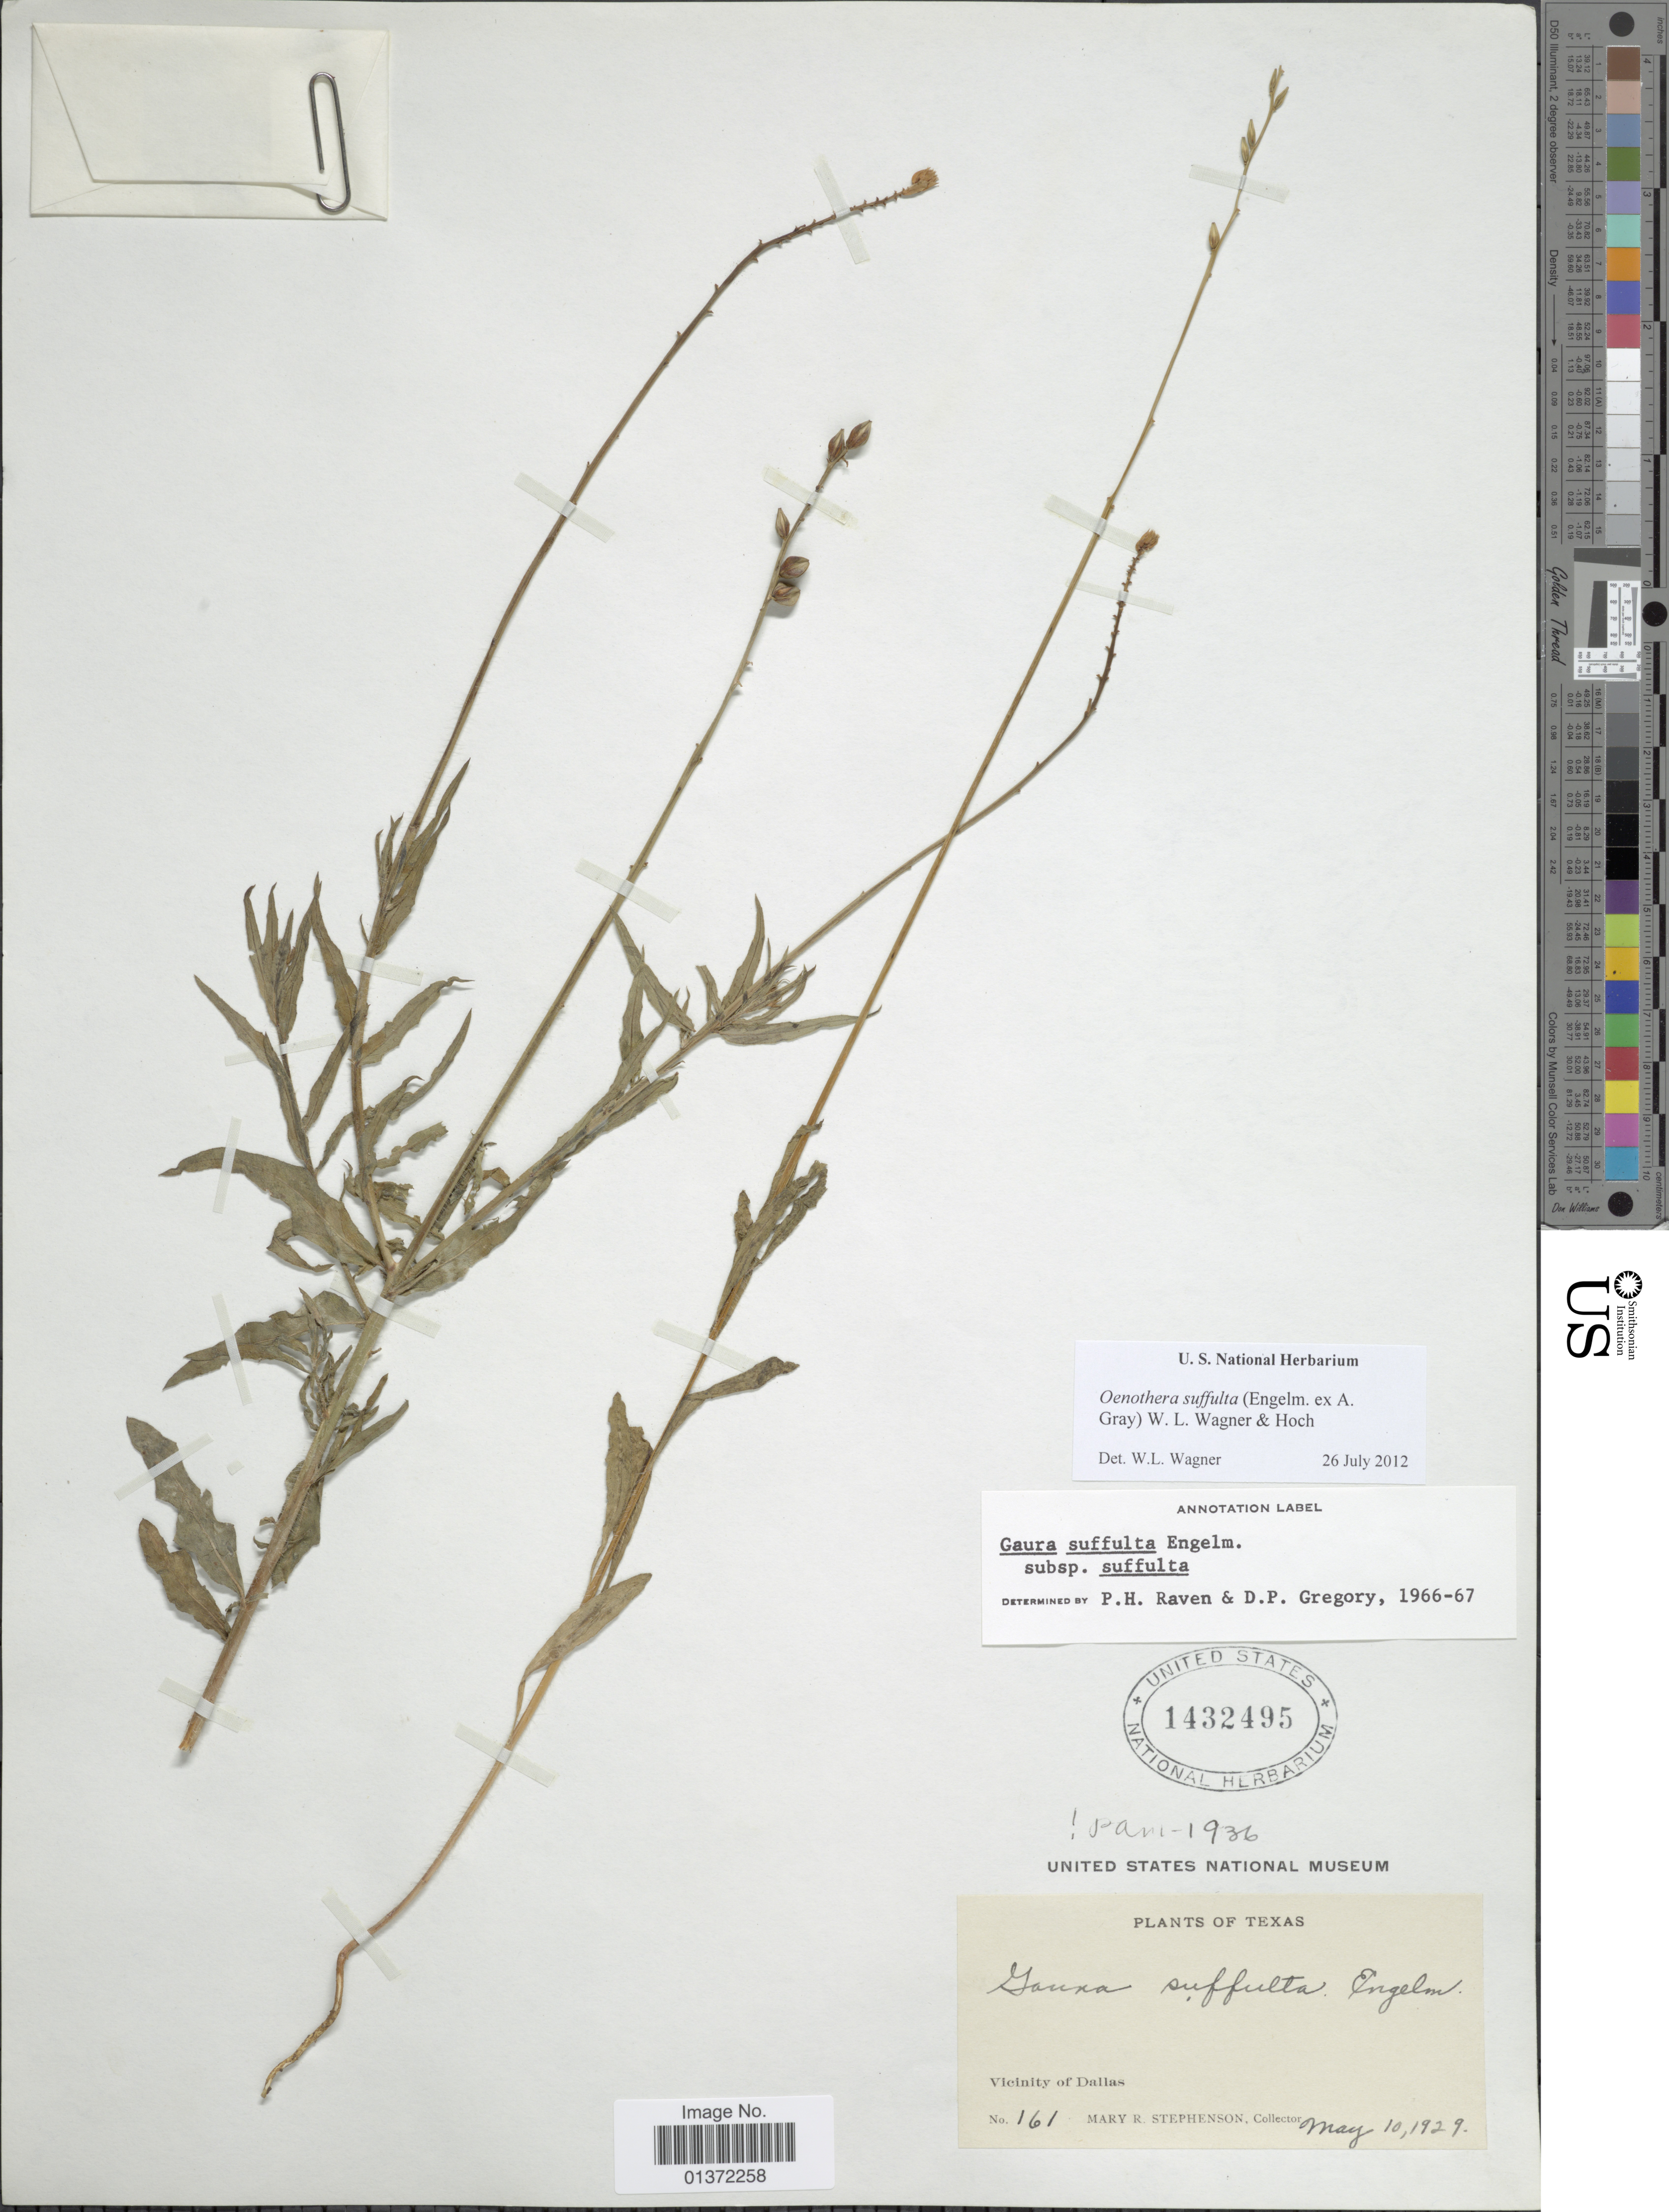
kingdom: Plantae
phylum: Tracheophyta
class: Magnoliopsida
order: Myrtales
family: Onagraceae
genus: Oenothera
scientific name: Oenothera suffulta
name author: (Engelm. ex A. Gray) W.L. Wagner & Hoch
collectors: M. Stephenson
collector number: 161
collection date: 1929-05-10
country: United States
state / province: Texas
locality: Vicinity of Dallas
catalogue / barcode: US 1432495